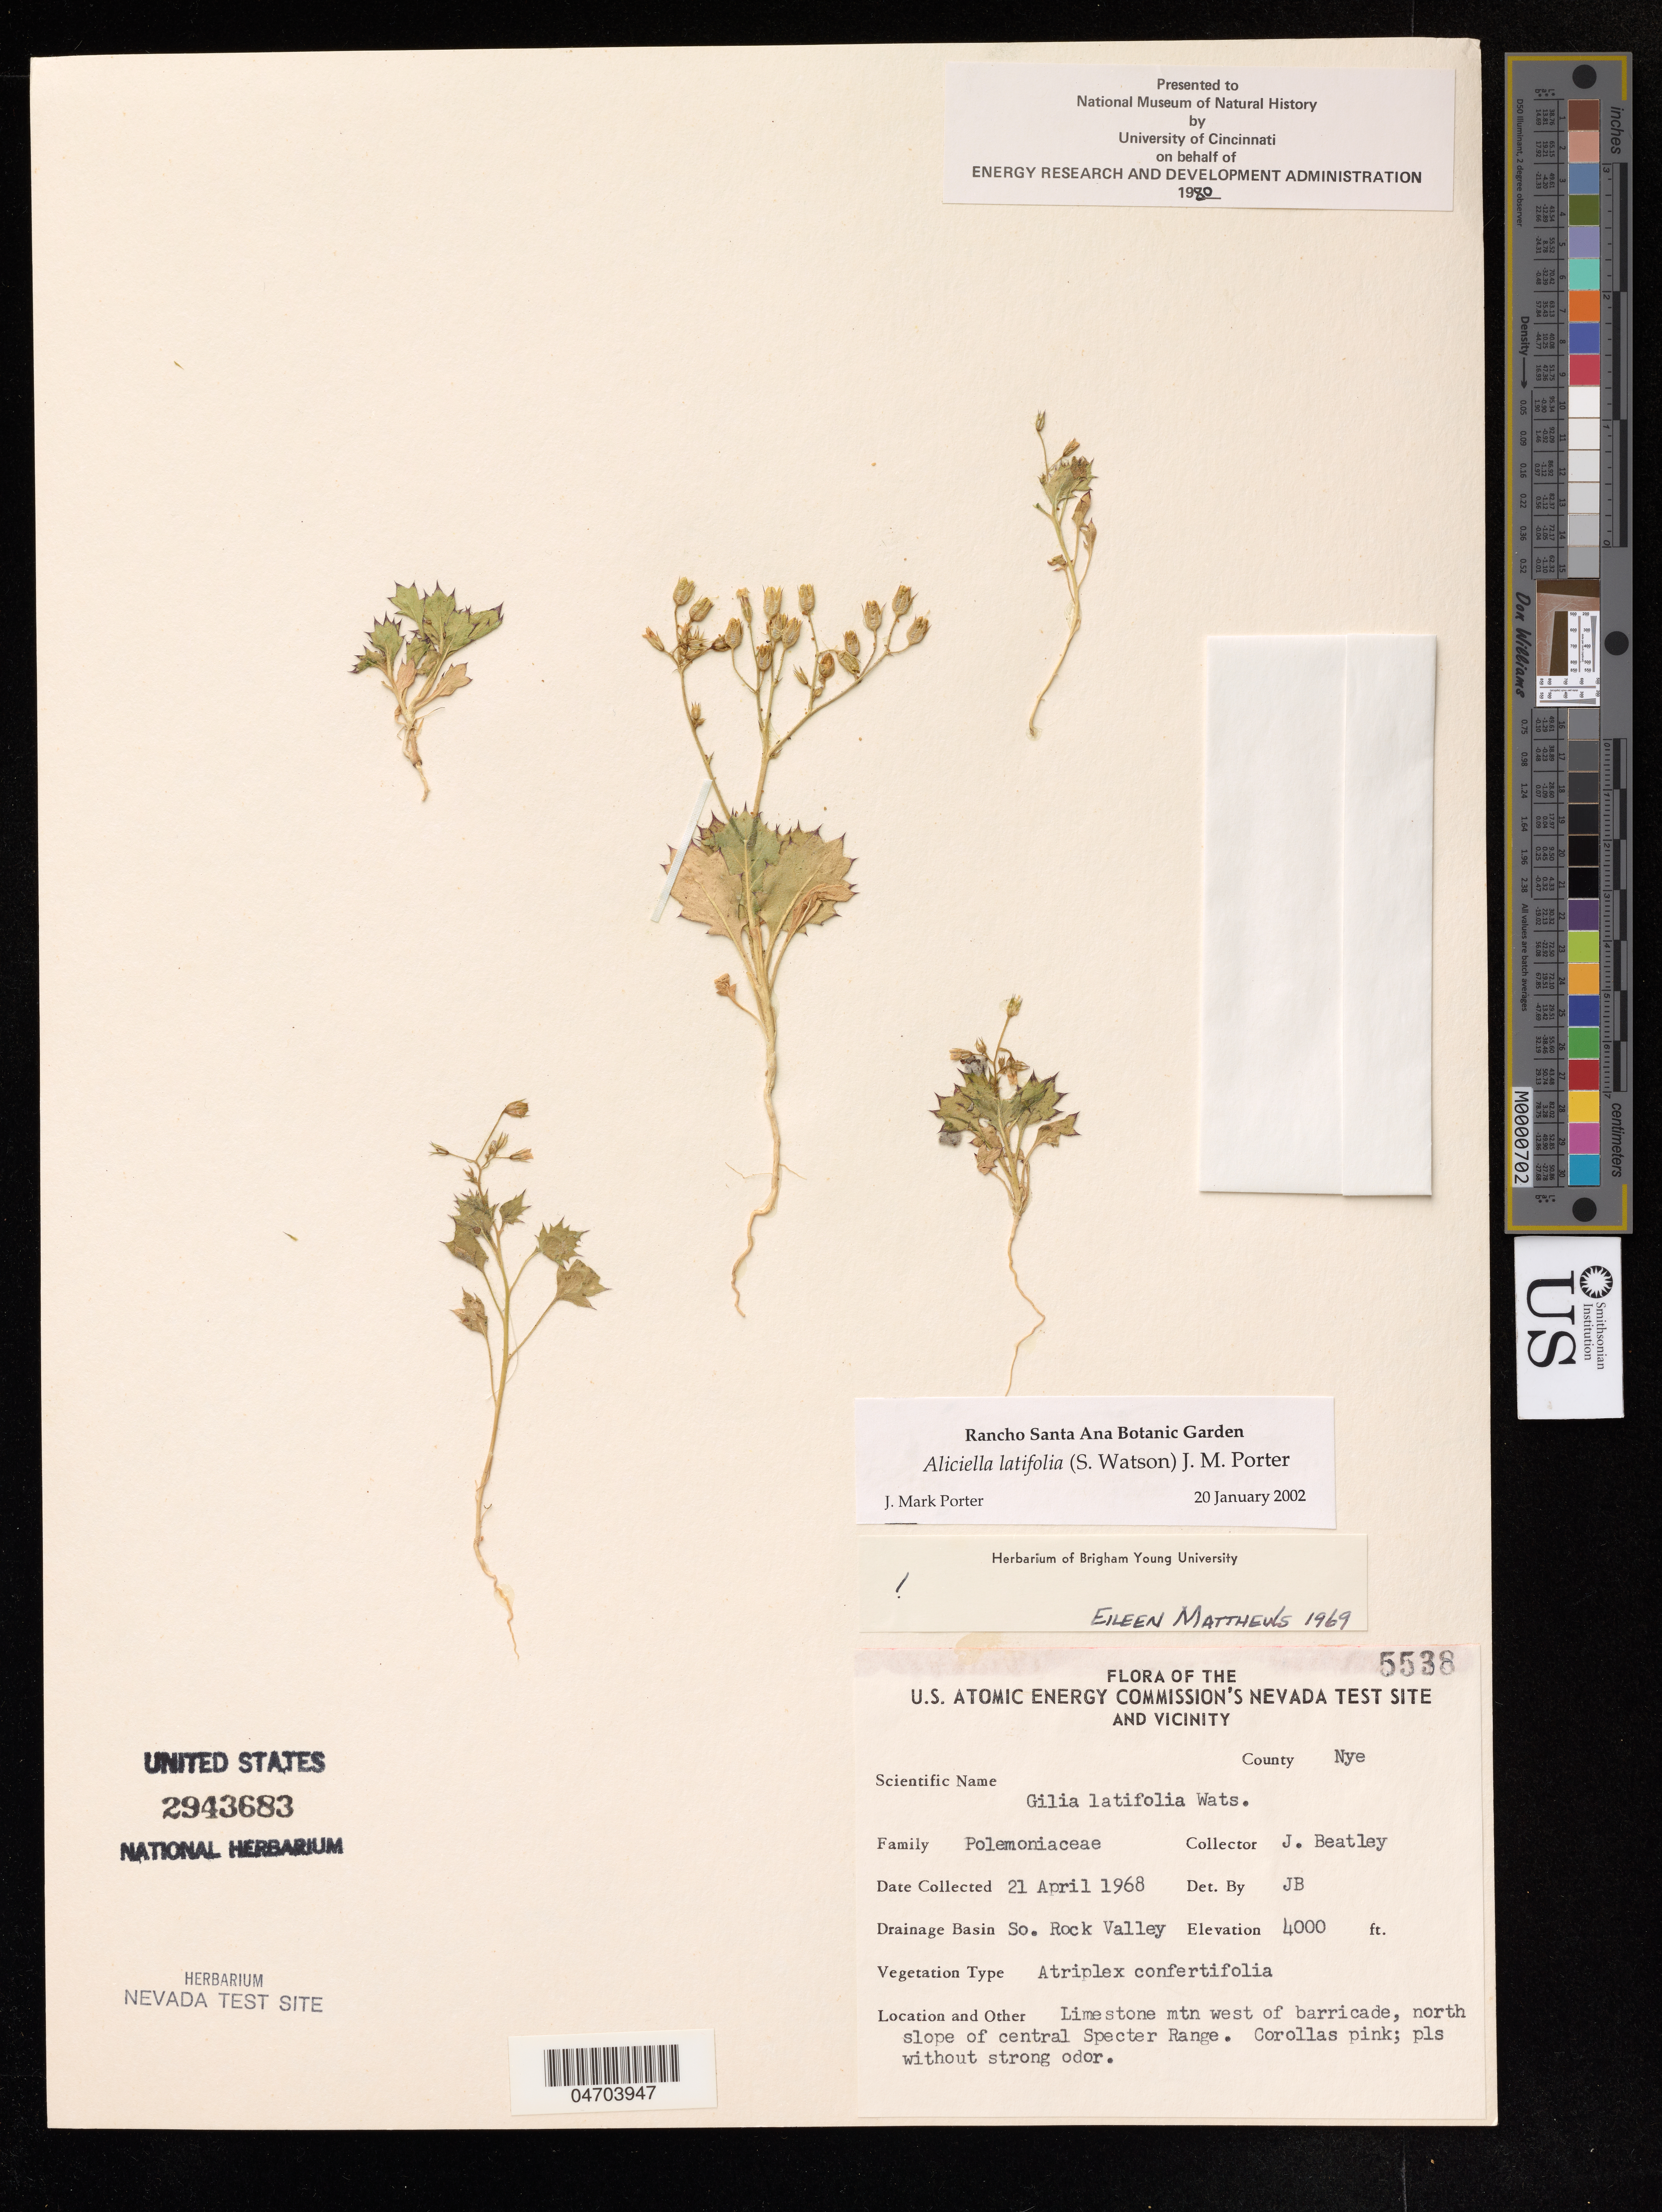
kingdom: Plantae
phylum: Tracheophyta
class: Magnoliopsida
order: Ericales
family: Polemoniaceae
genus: Aliciella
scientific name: Aliciella latifolia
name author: (S. Watson) J.M. Porter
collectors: J. Beatley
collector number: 5538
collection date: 1968-04-21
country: United States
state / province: Nevada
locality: The U.S. Atomic Energy Commission's Nevada Test Site and Vicinity. County Nye. Drainage Basin So. Rock Valley. Limestone mtn west of barricade, north slope of central Specter Range.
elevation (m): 1219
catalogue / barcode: US 2943683